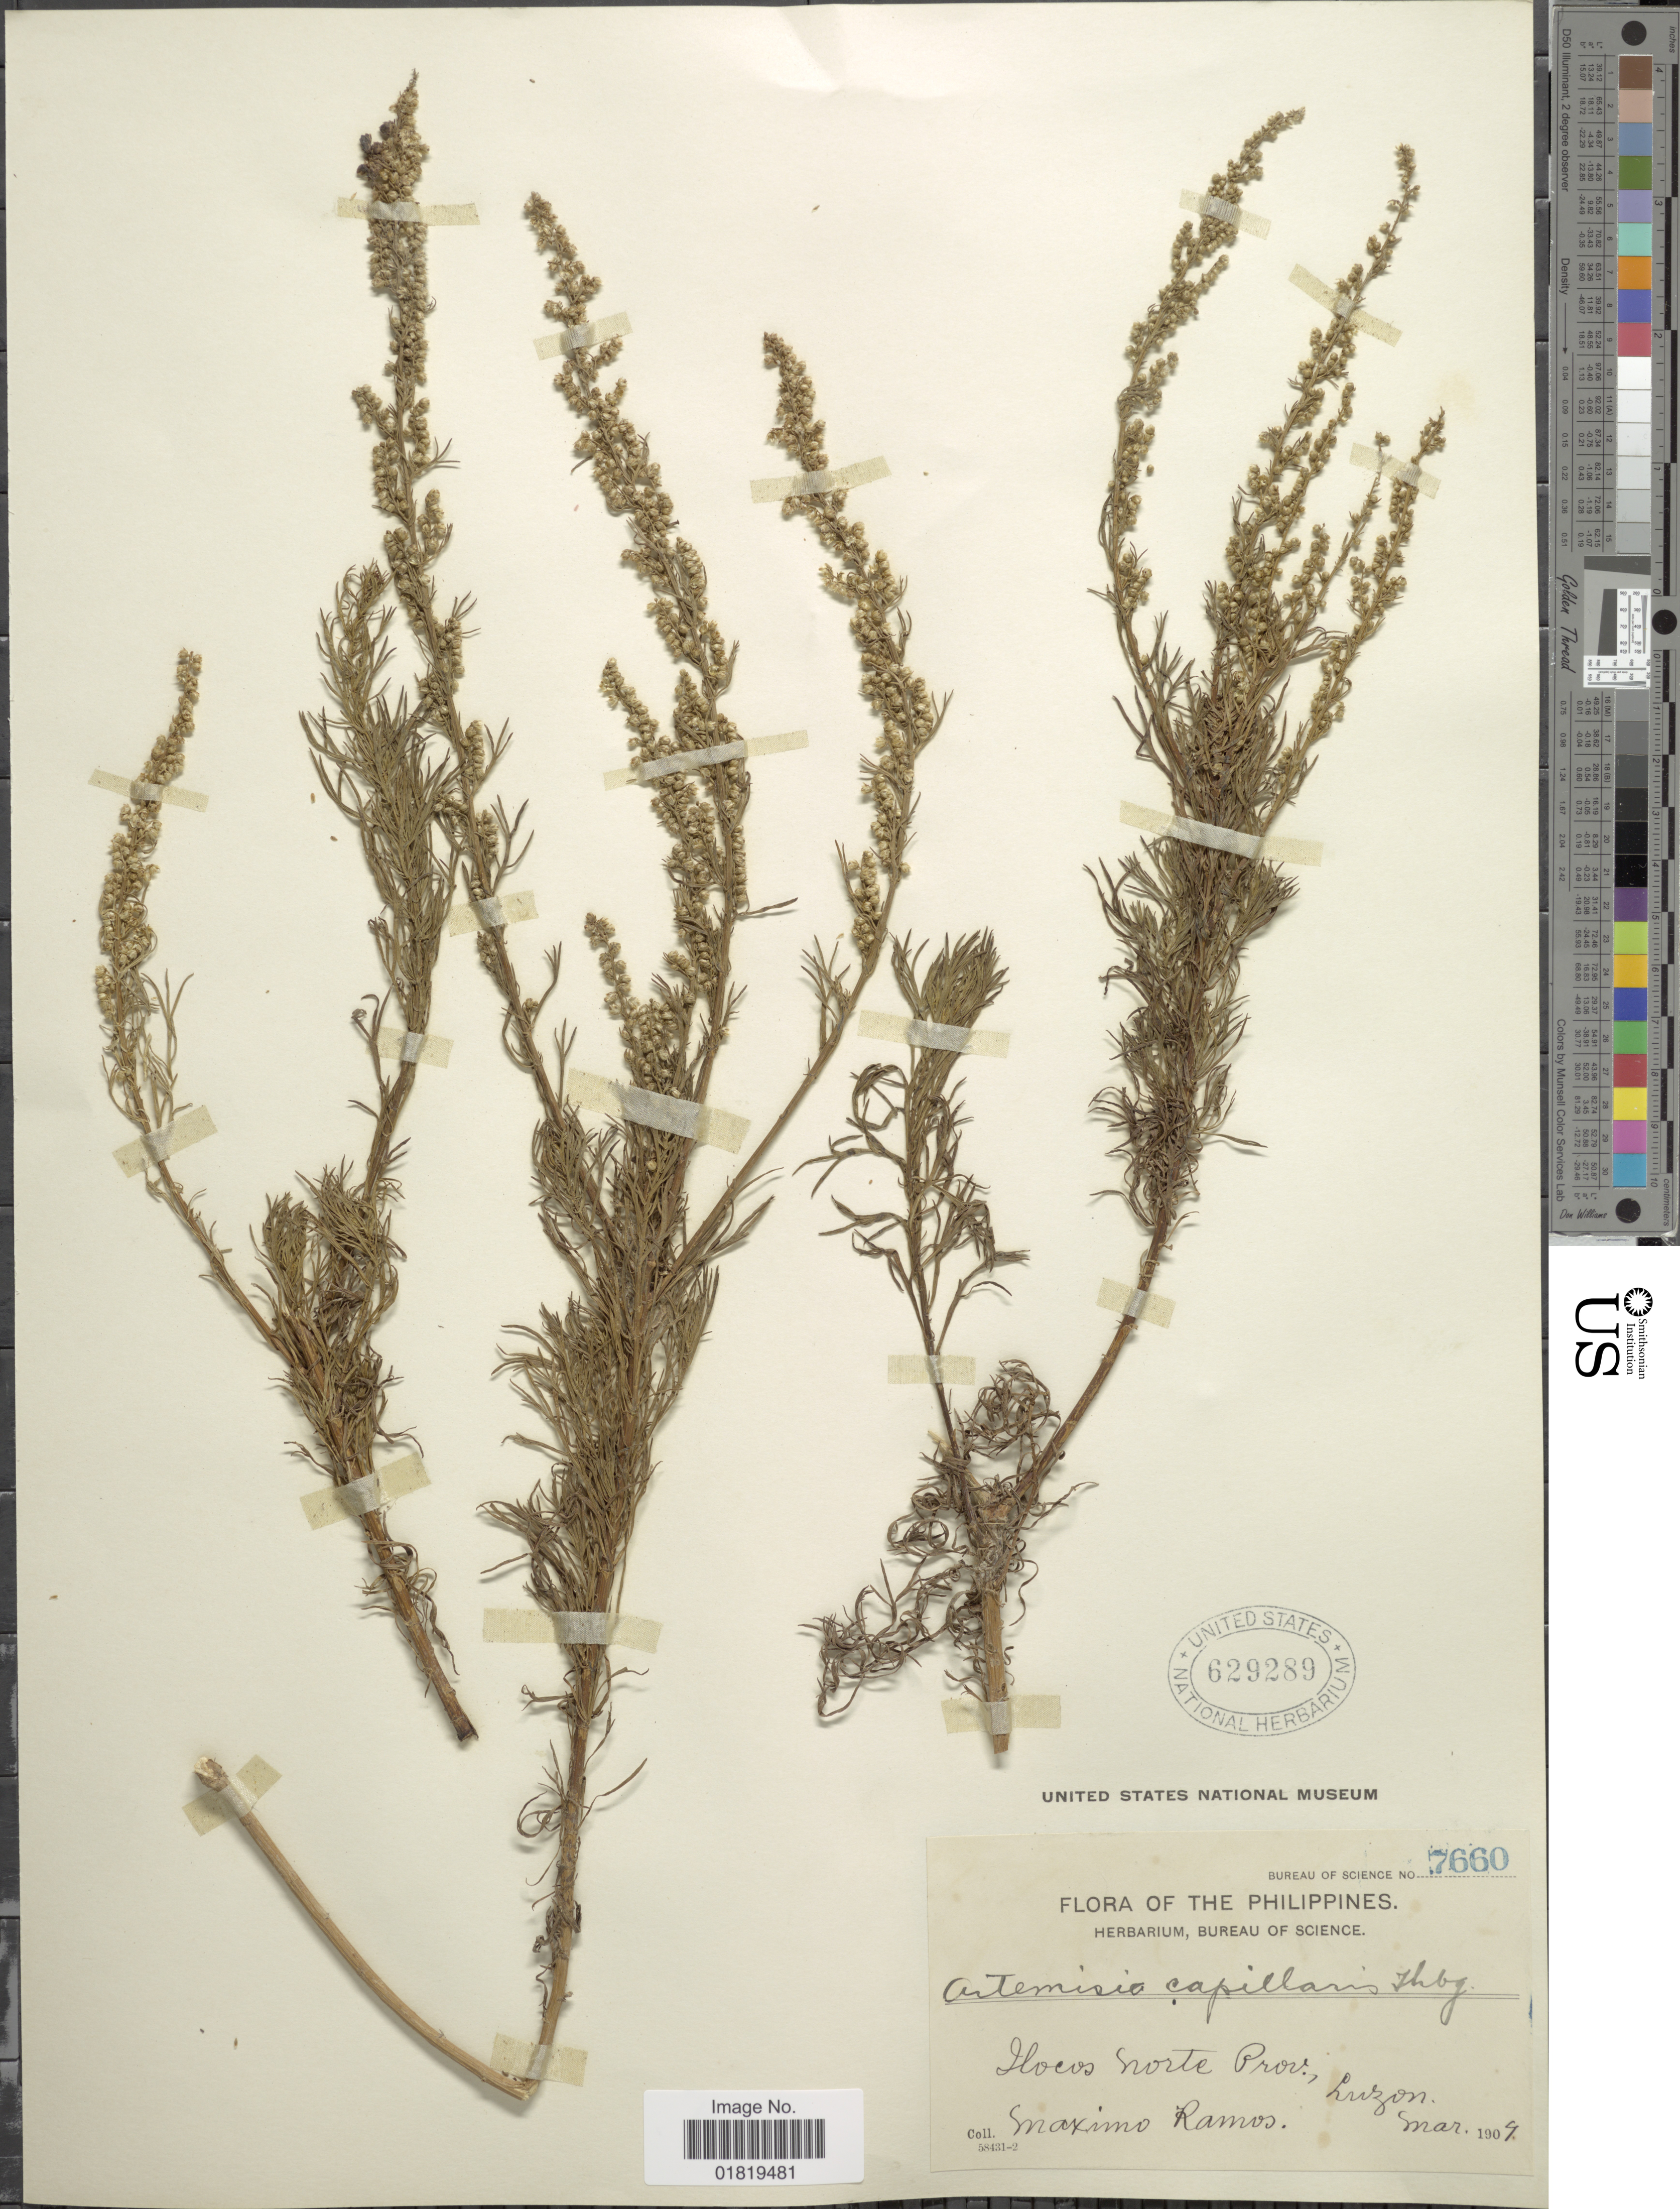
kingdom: Plantae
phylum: Tracheophyta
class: Magnoliopsida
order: Asterales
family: Asteraceae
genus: Artemisia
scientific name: Artemisia capillaris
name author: Thunb.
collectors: M. Ramos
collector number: Bureau of Science 7660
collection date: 1909-03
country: Philippines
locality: Llocos Norte Prov. Luzon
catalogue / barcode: US 629289